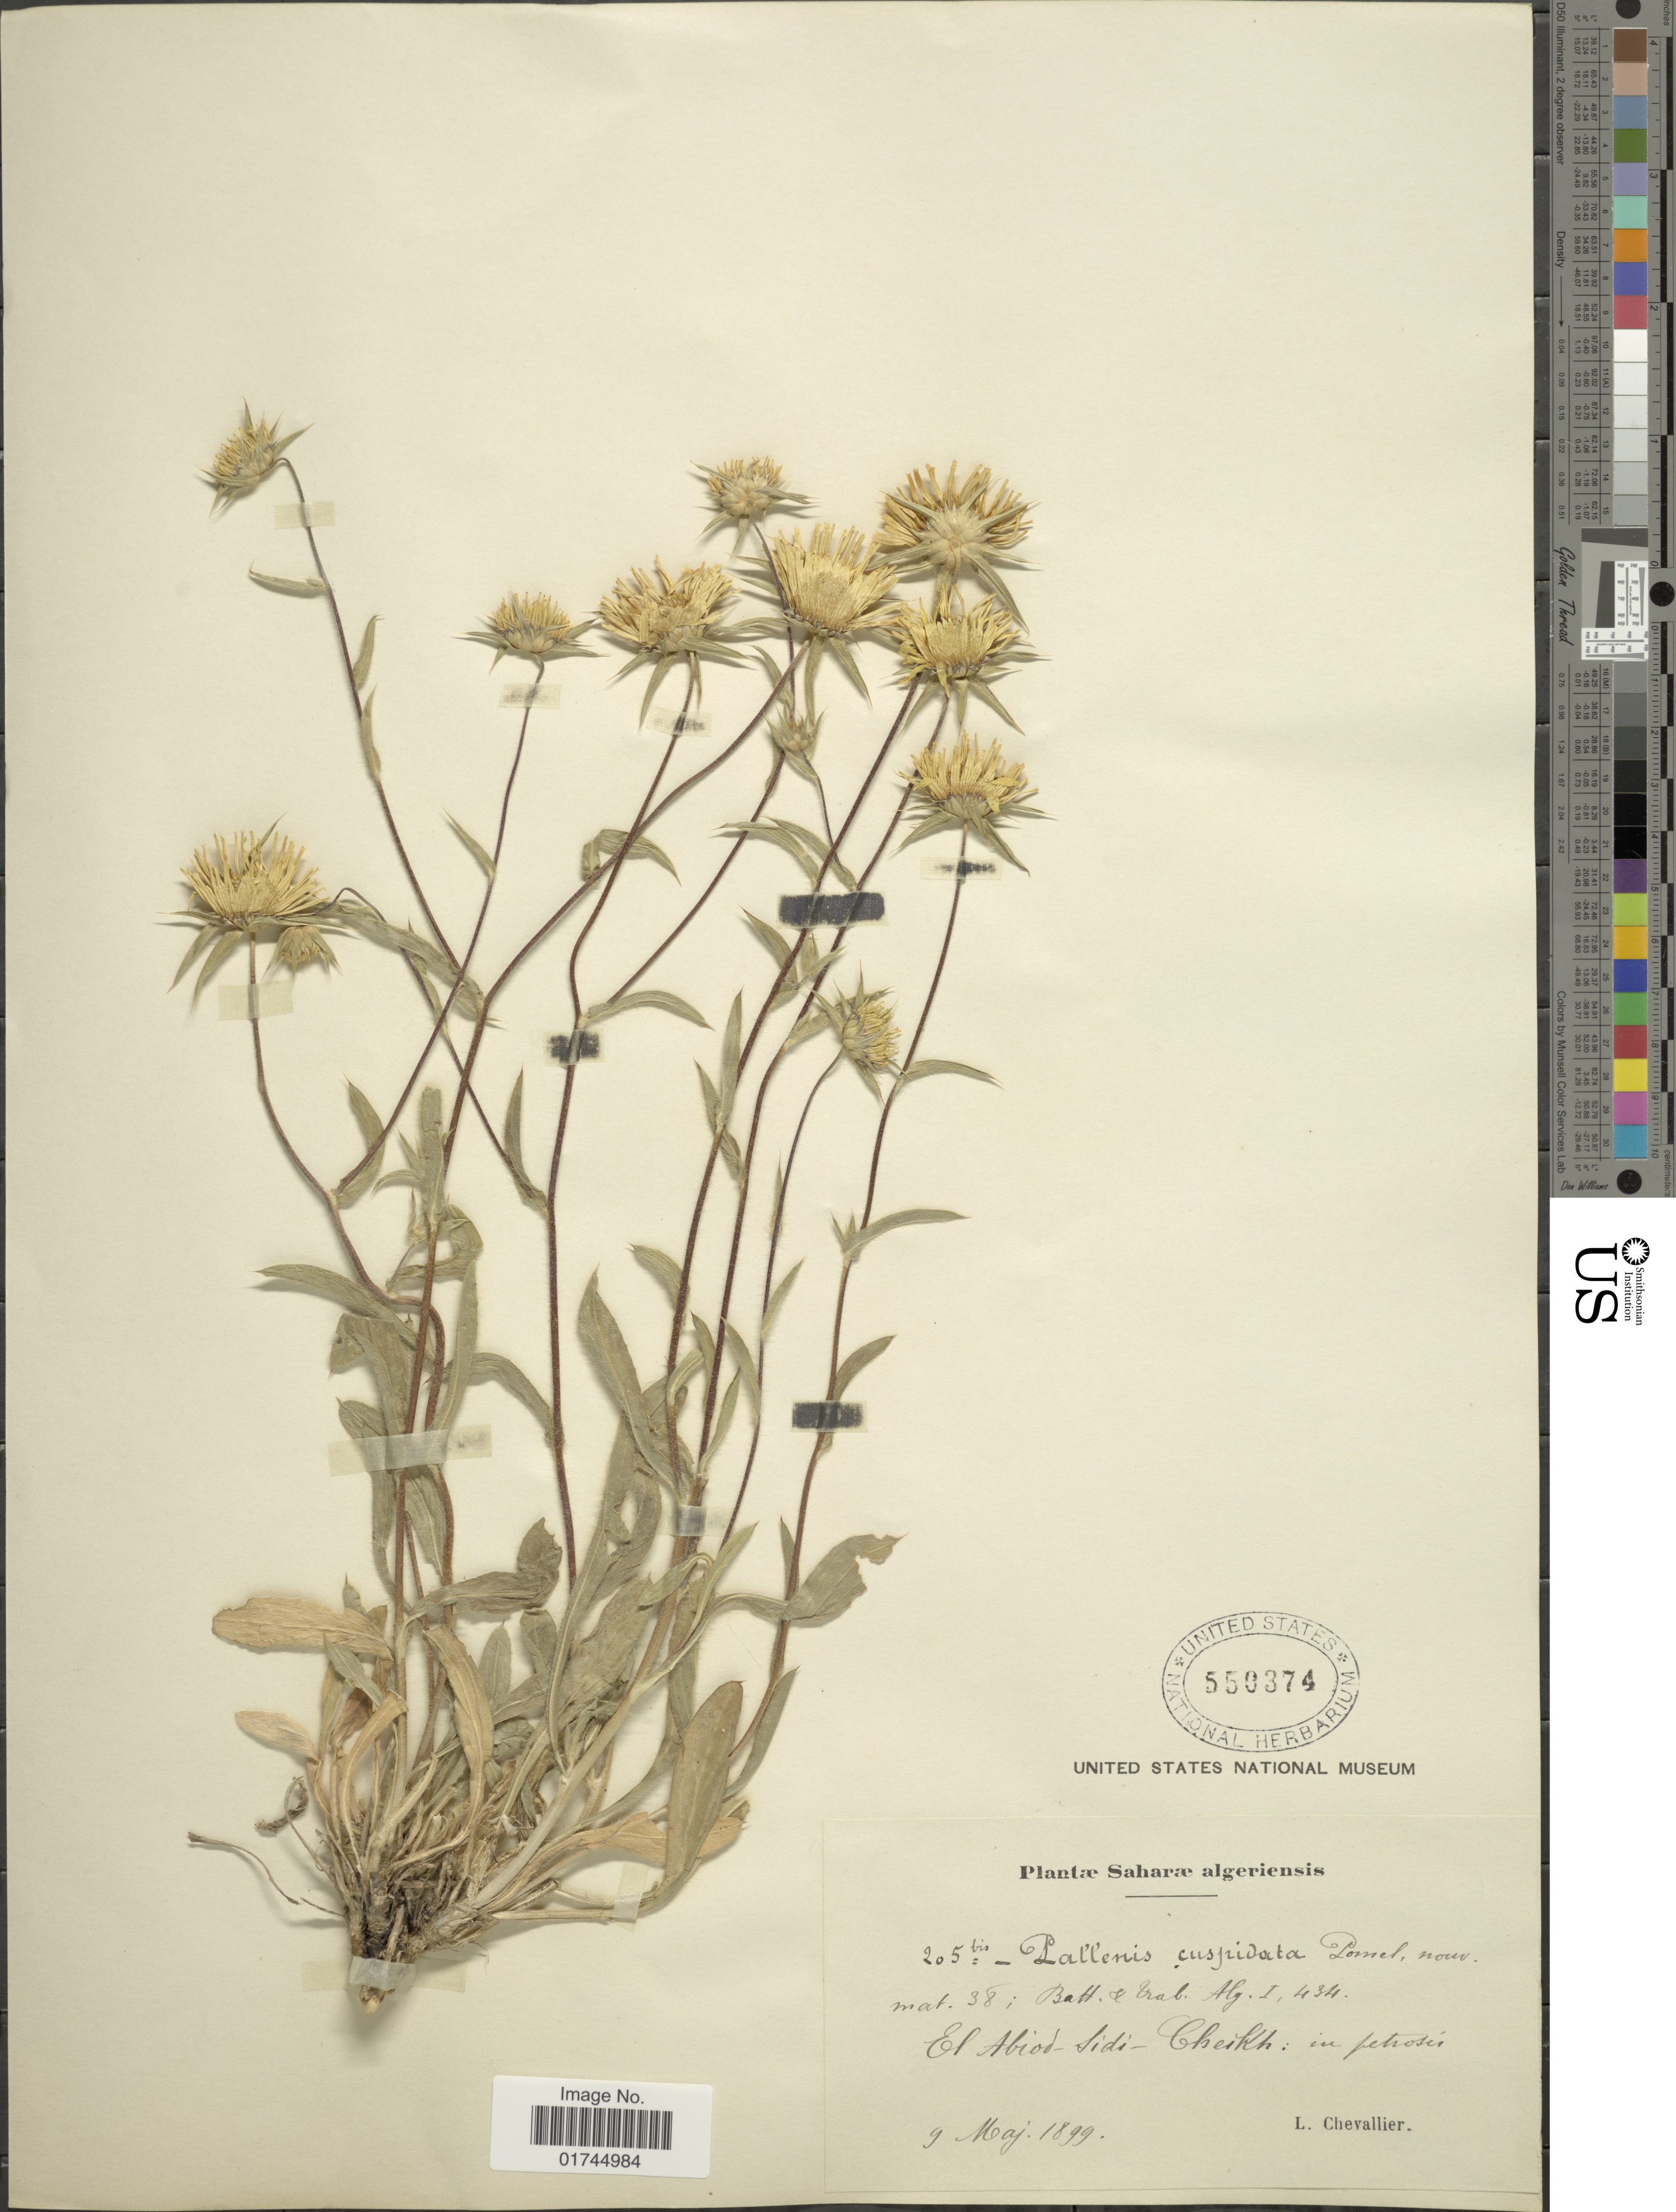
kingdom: Plantae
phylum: Tracheophyta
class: Magnoliopsida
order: Asterales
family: Asteraceae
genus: Pallenis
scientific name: Pallenis cuspidata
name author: Pomel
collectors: L. Chevallier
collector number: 205bis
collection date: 1899-05-09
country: Algeria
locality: Saharæ, El aboiad Sidi-Cheikh.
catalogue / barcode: US 550374